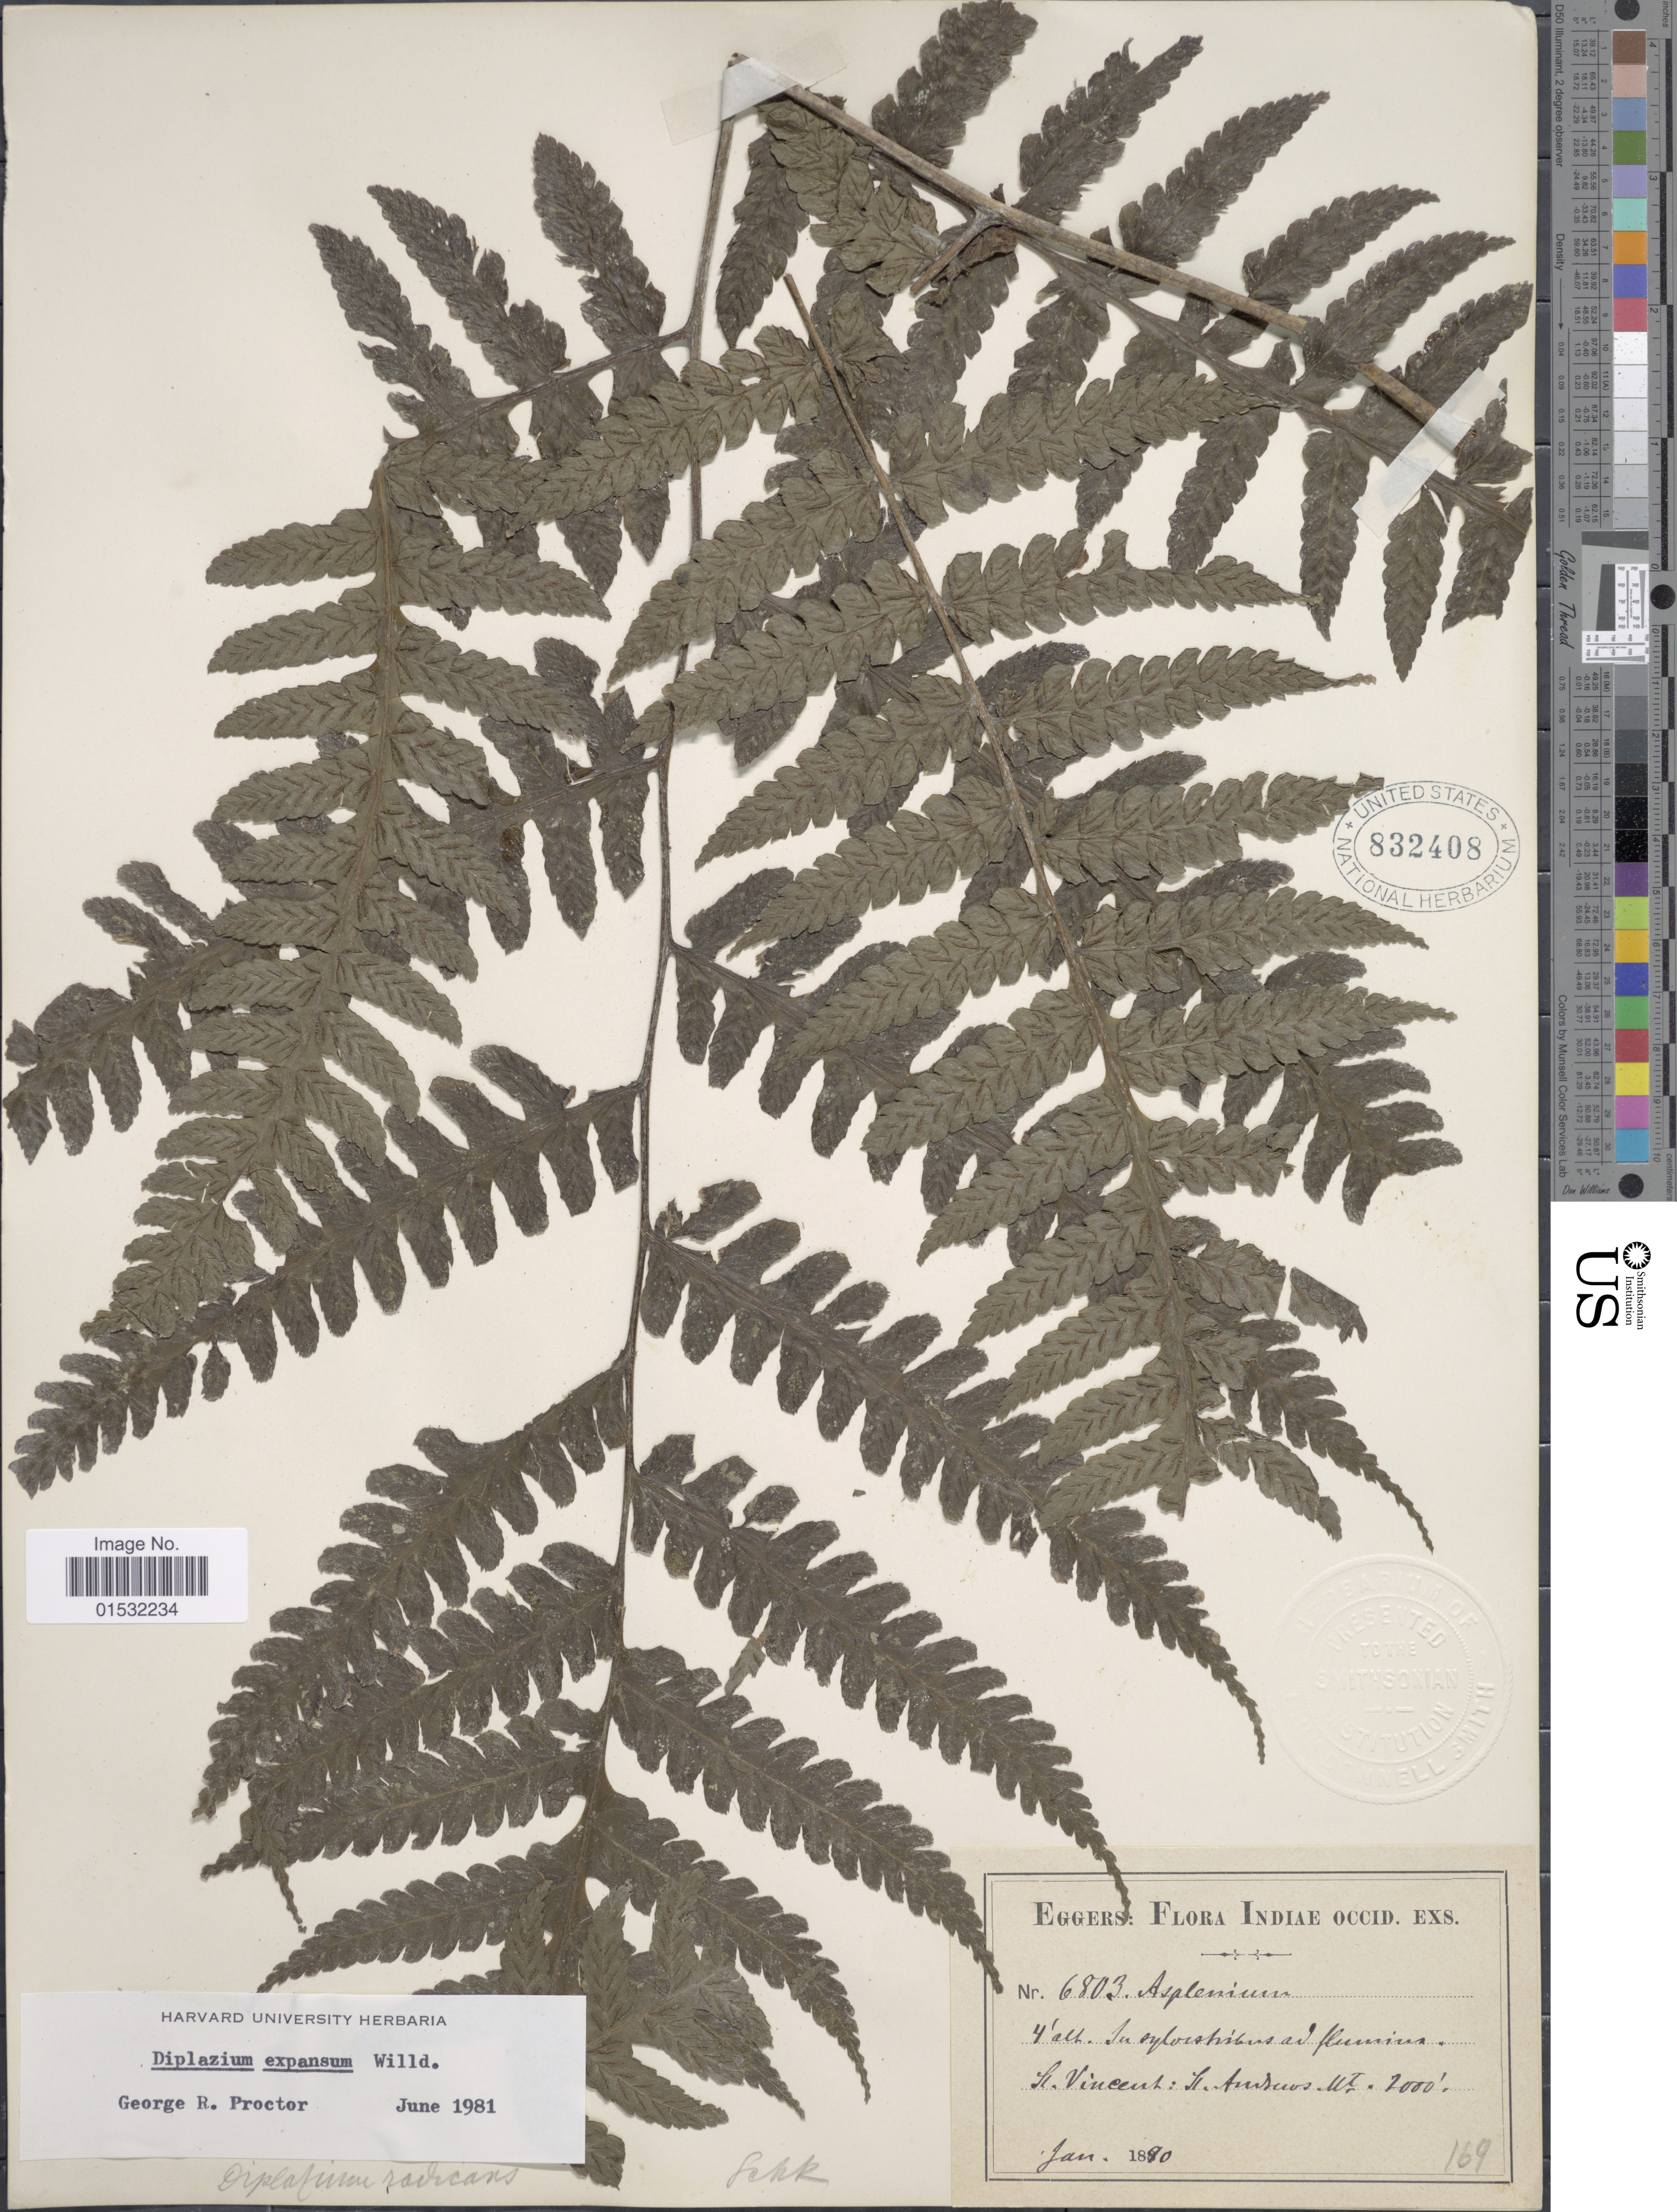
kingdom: Plantae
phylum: Tracheophyta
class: Polypodiopsida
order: Polypodiales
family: Athyriaceae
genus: Diplazium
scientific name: Diplazium expansum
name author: Willd.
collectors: -. Eggers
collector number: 6803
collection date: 1890-01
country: St. Vincent - Grenadines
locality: Indiae Occid. Exs. In. St Andrews Mt.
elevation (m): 610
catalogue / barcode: US 832408